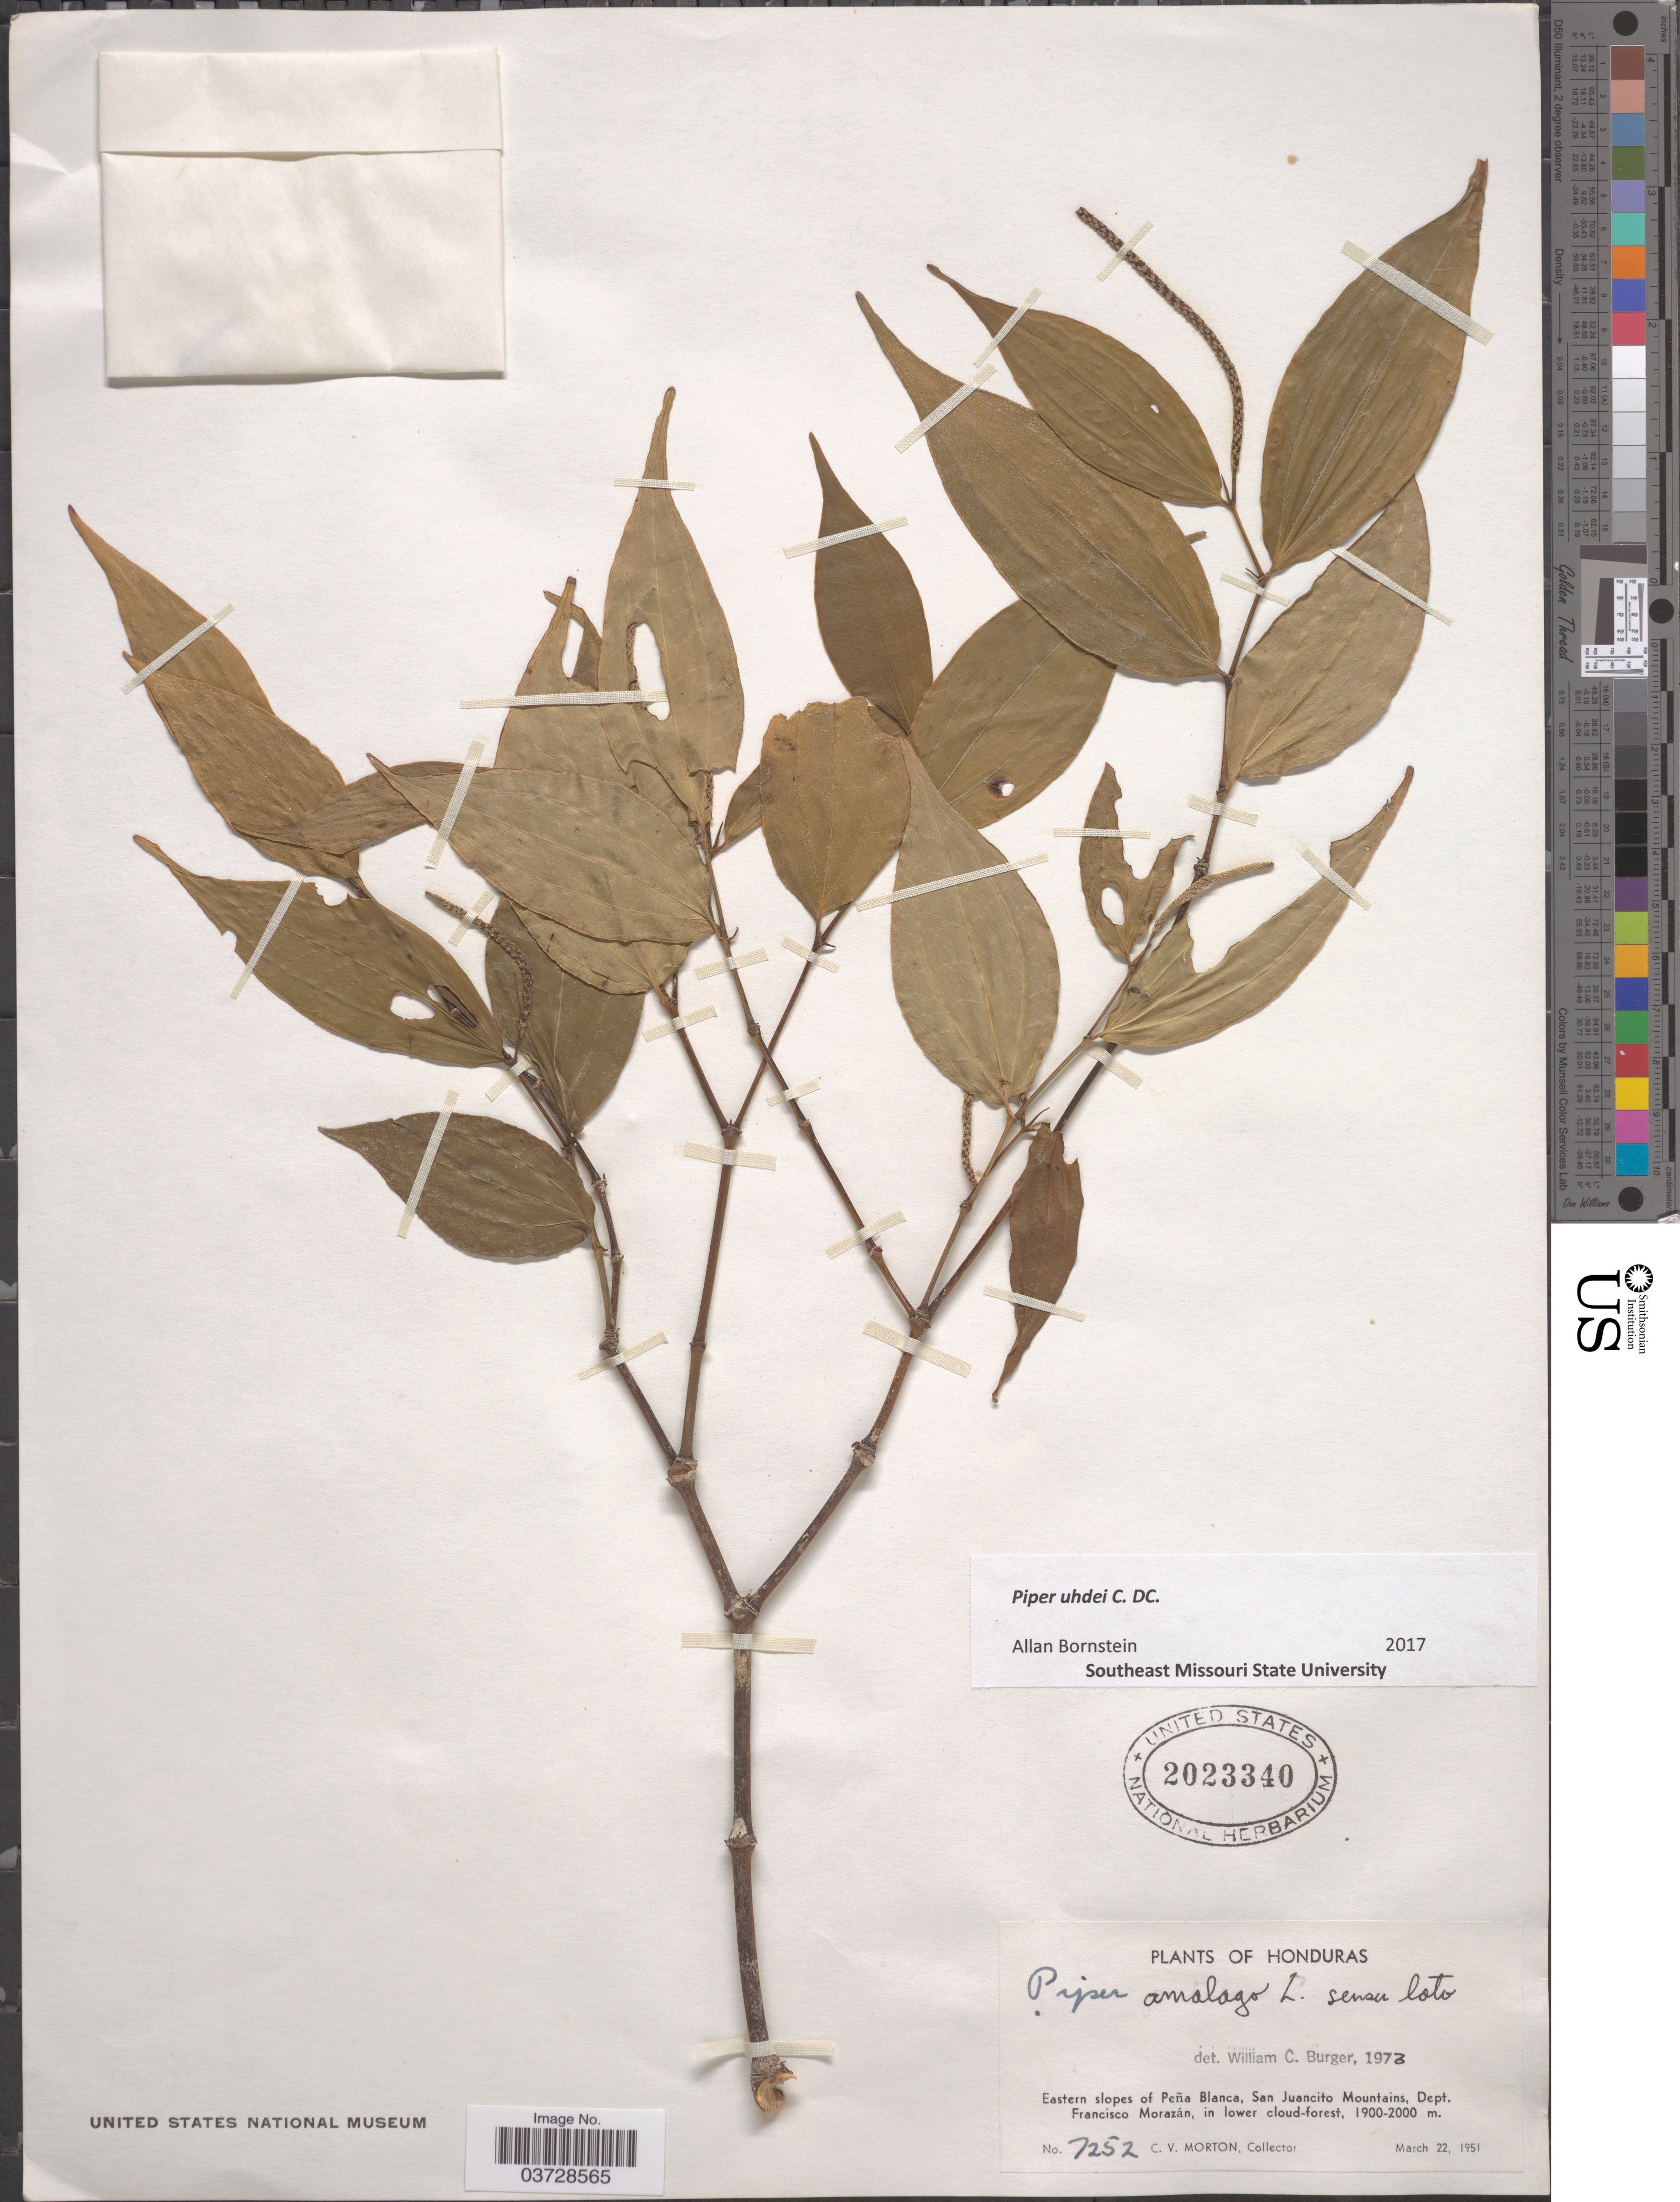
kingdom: Plantae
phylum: Tracheophyta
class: Magnoliopsida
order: Piperales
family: Piperaceae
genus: Piper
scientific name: Piper uhdei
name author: C. DC.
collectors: C. V. Morton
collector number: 7252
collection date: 1951-03-22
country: Honduras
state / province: Fco. Morazán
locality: Eastern slopes of Peña Blanca, San Juancito Mountains, Dept. Francisco Morazán.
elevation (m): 1900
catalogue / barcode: US 2023340